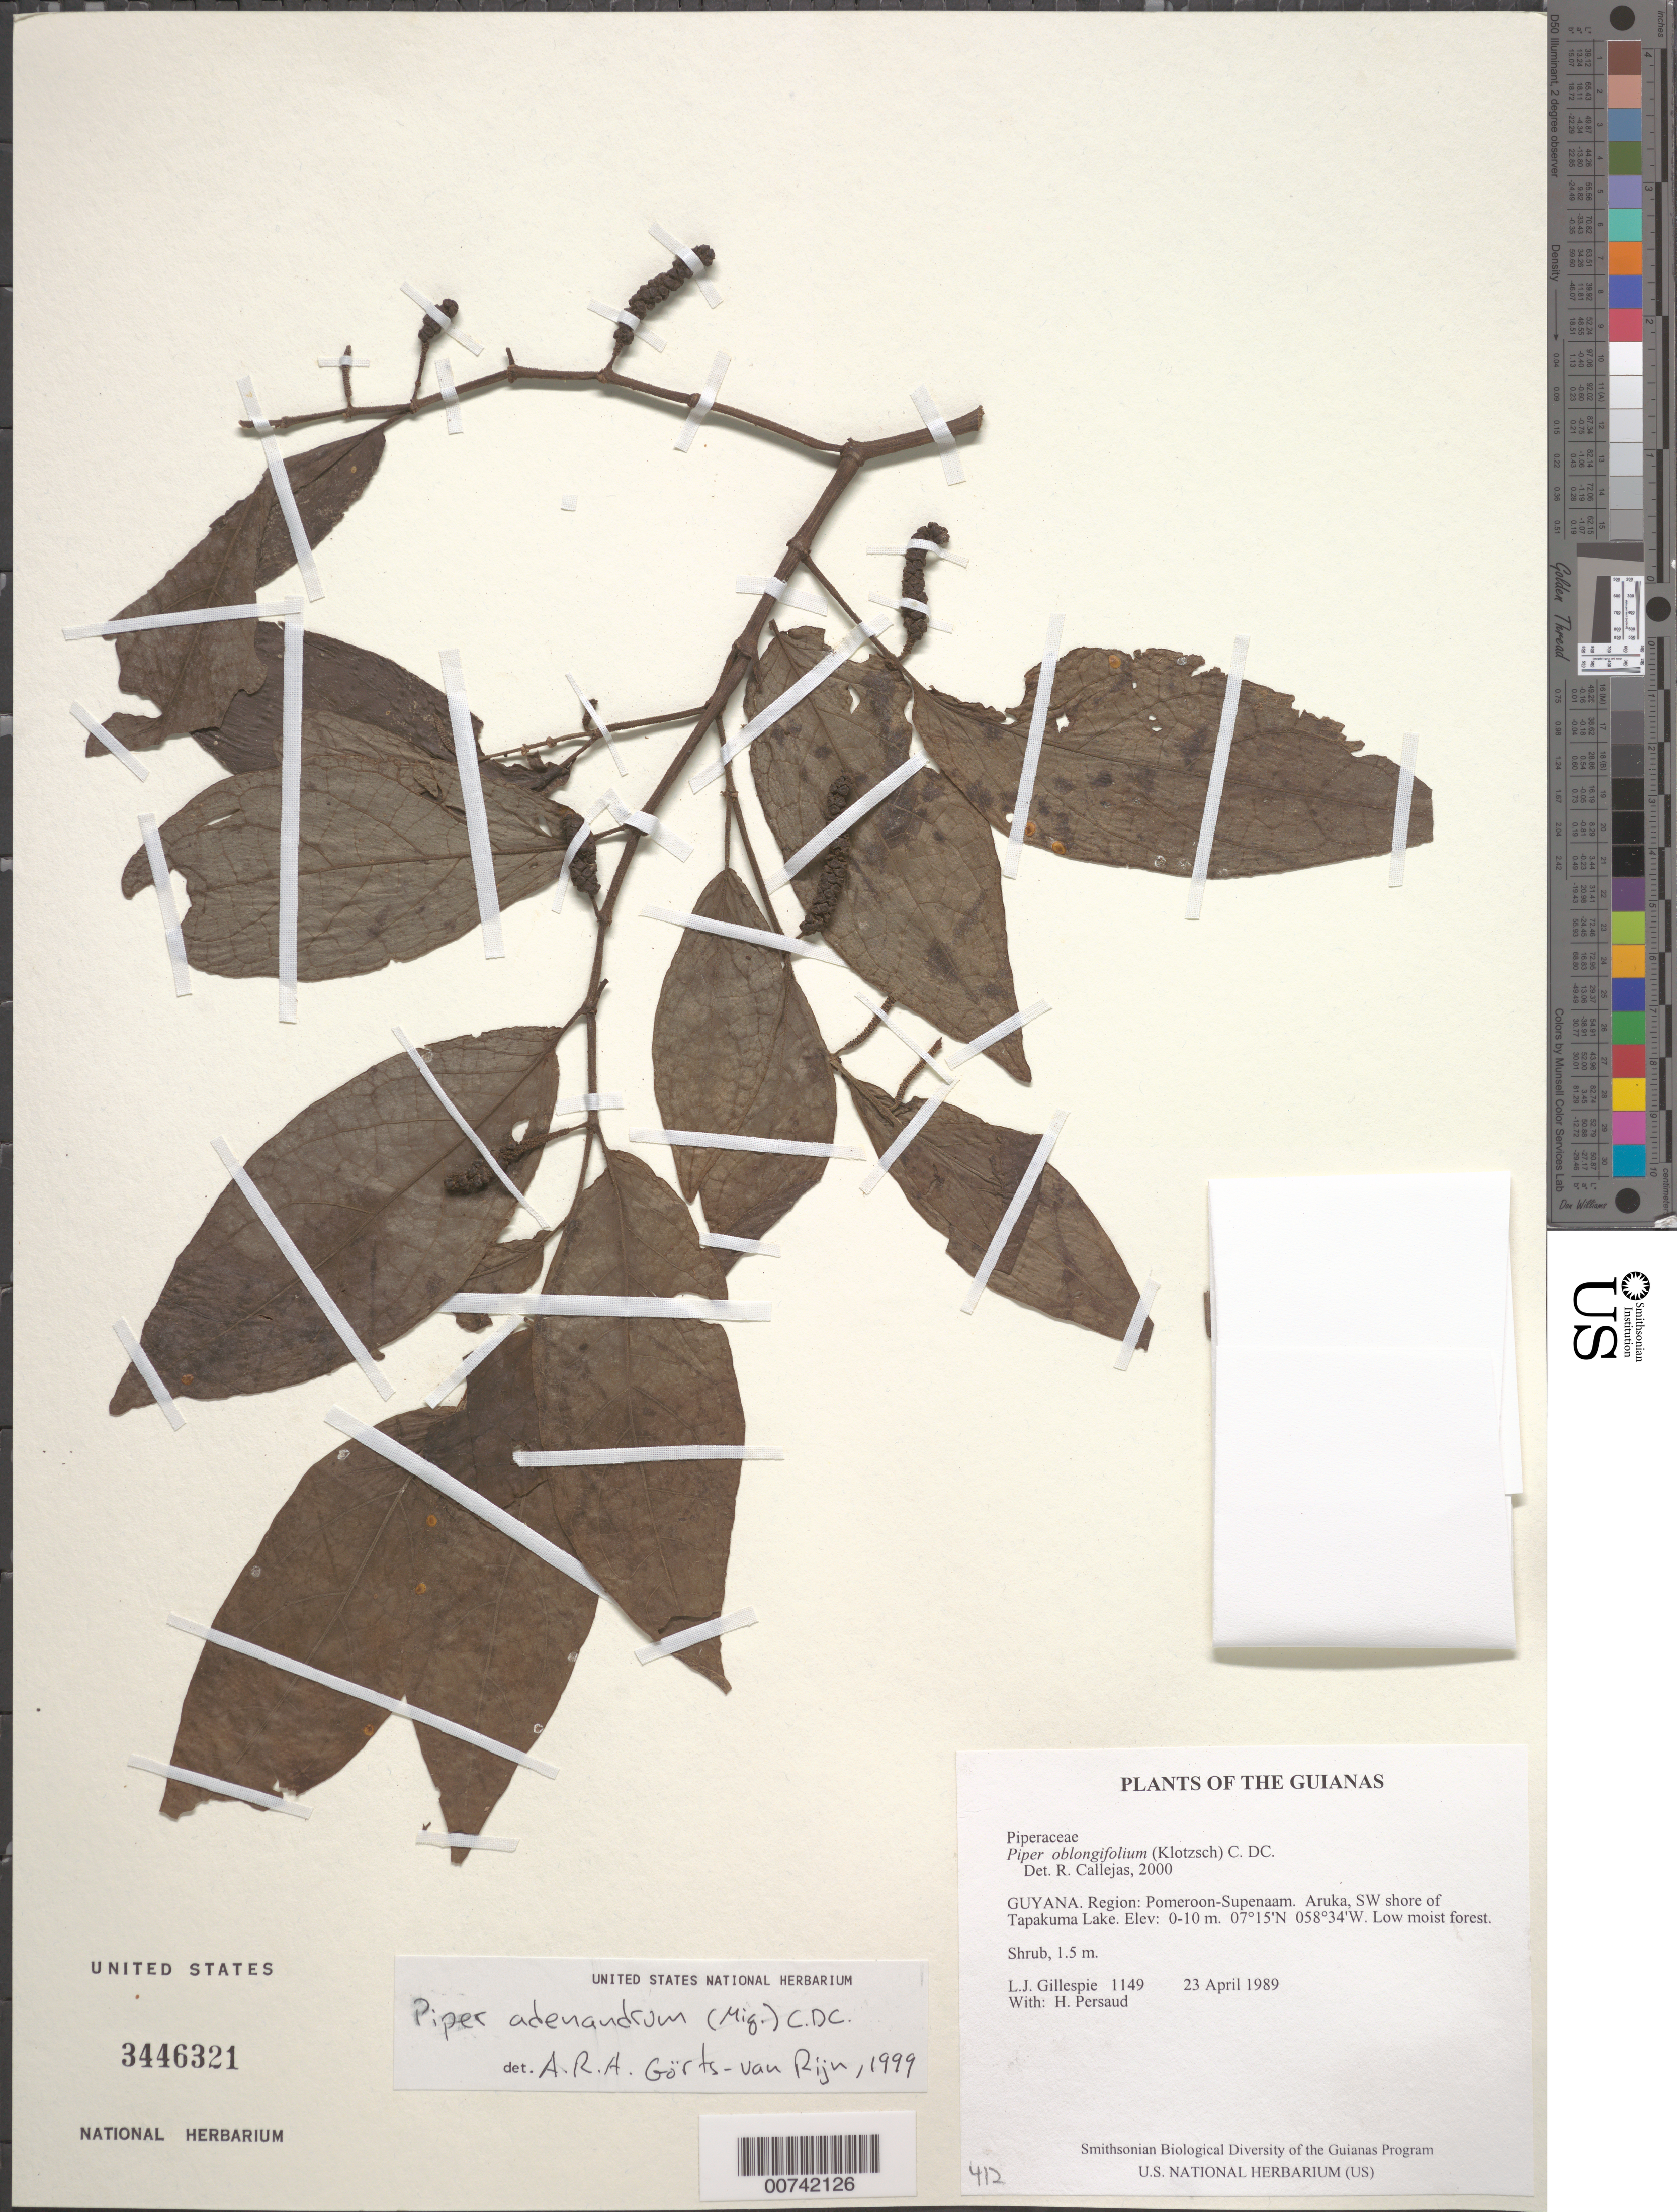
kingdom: Plantae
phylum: Tracheophyta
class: Magnoliopsida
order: Piperales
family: Piperaceae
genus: Piper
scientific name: Piper oblongifolium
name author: (Klotzsch) C. DC.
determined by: Callejas, Ricardo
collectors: L. J. Gillespie & H. Persaud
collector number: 1149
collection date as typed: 23 April 1989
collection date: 1989-04-23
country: Guyana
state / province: Pomeroon-Supenaam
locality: Aruka, SW shore of Tapakuma Lake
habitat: Low moist forest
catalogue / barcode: US 3446321